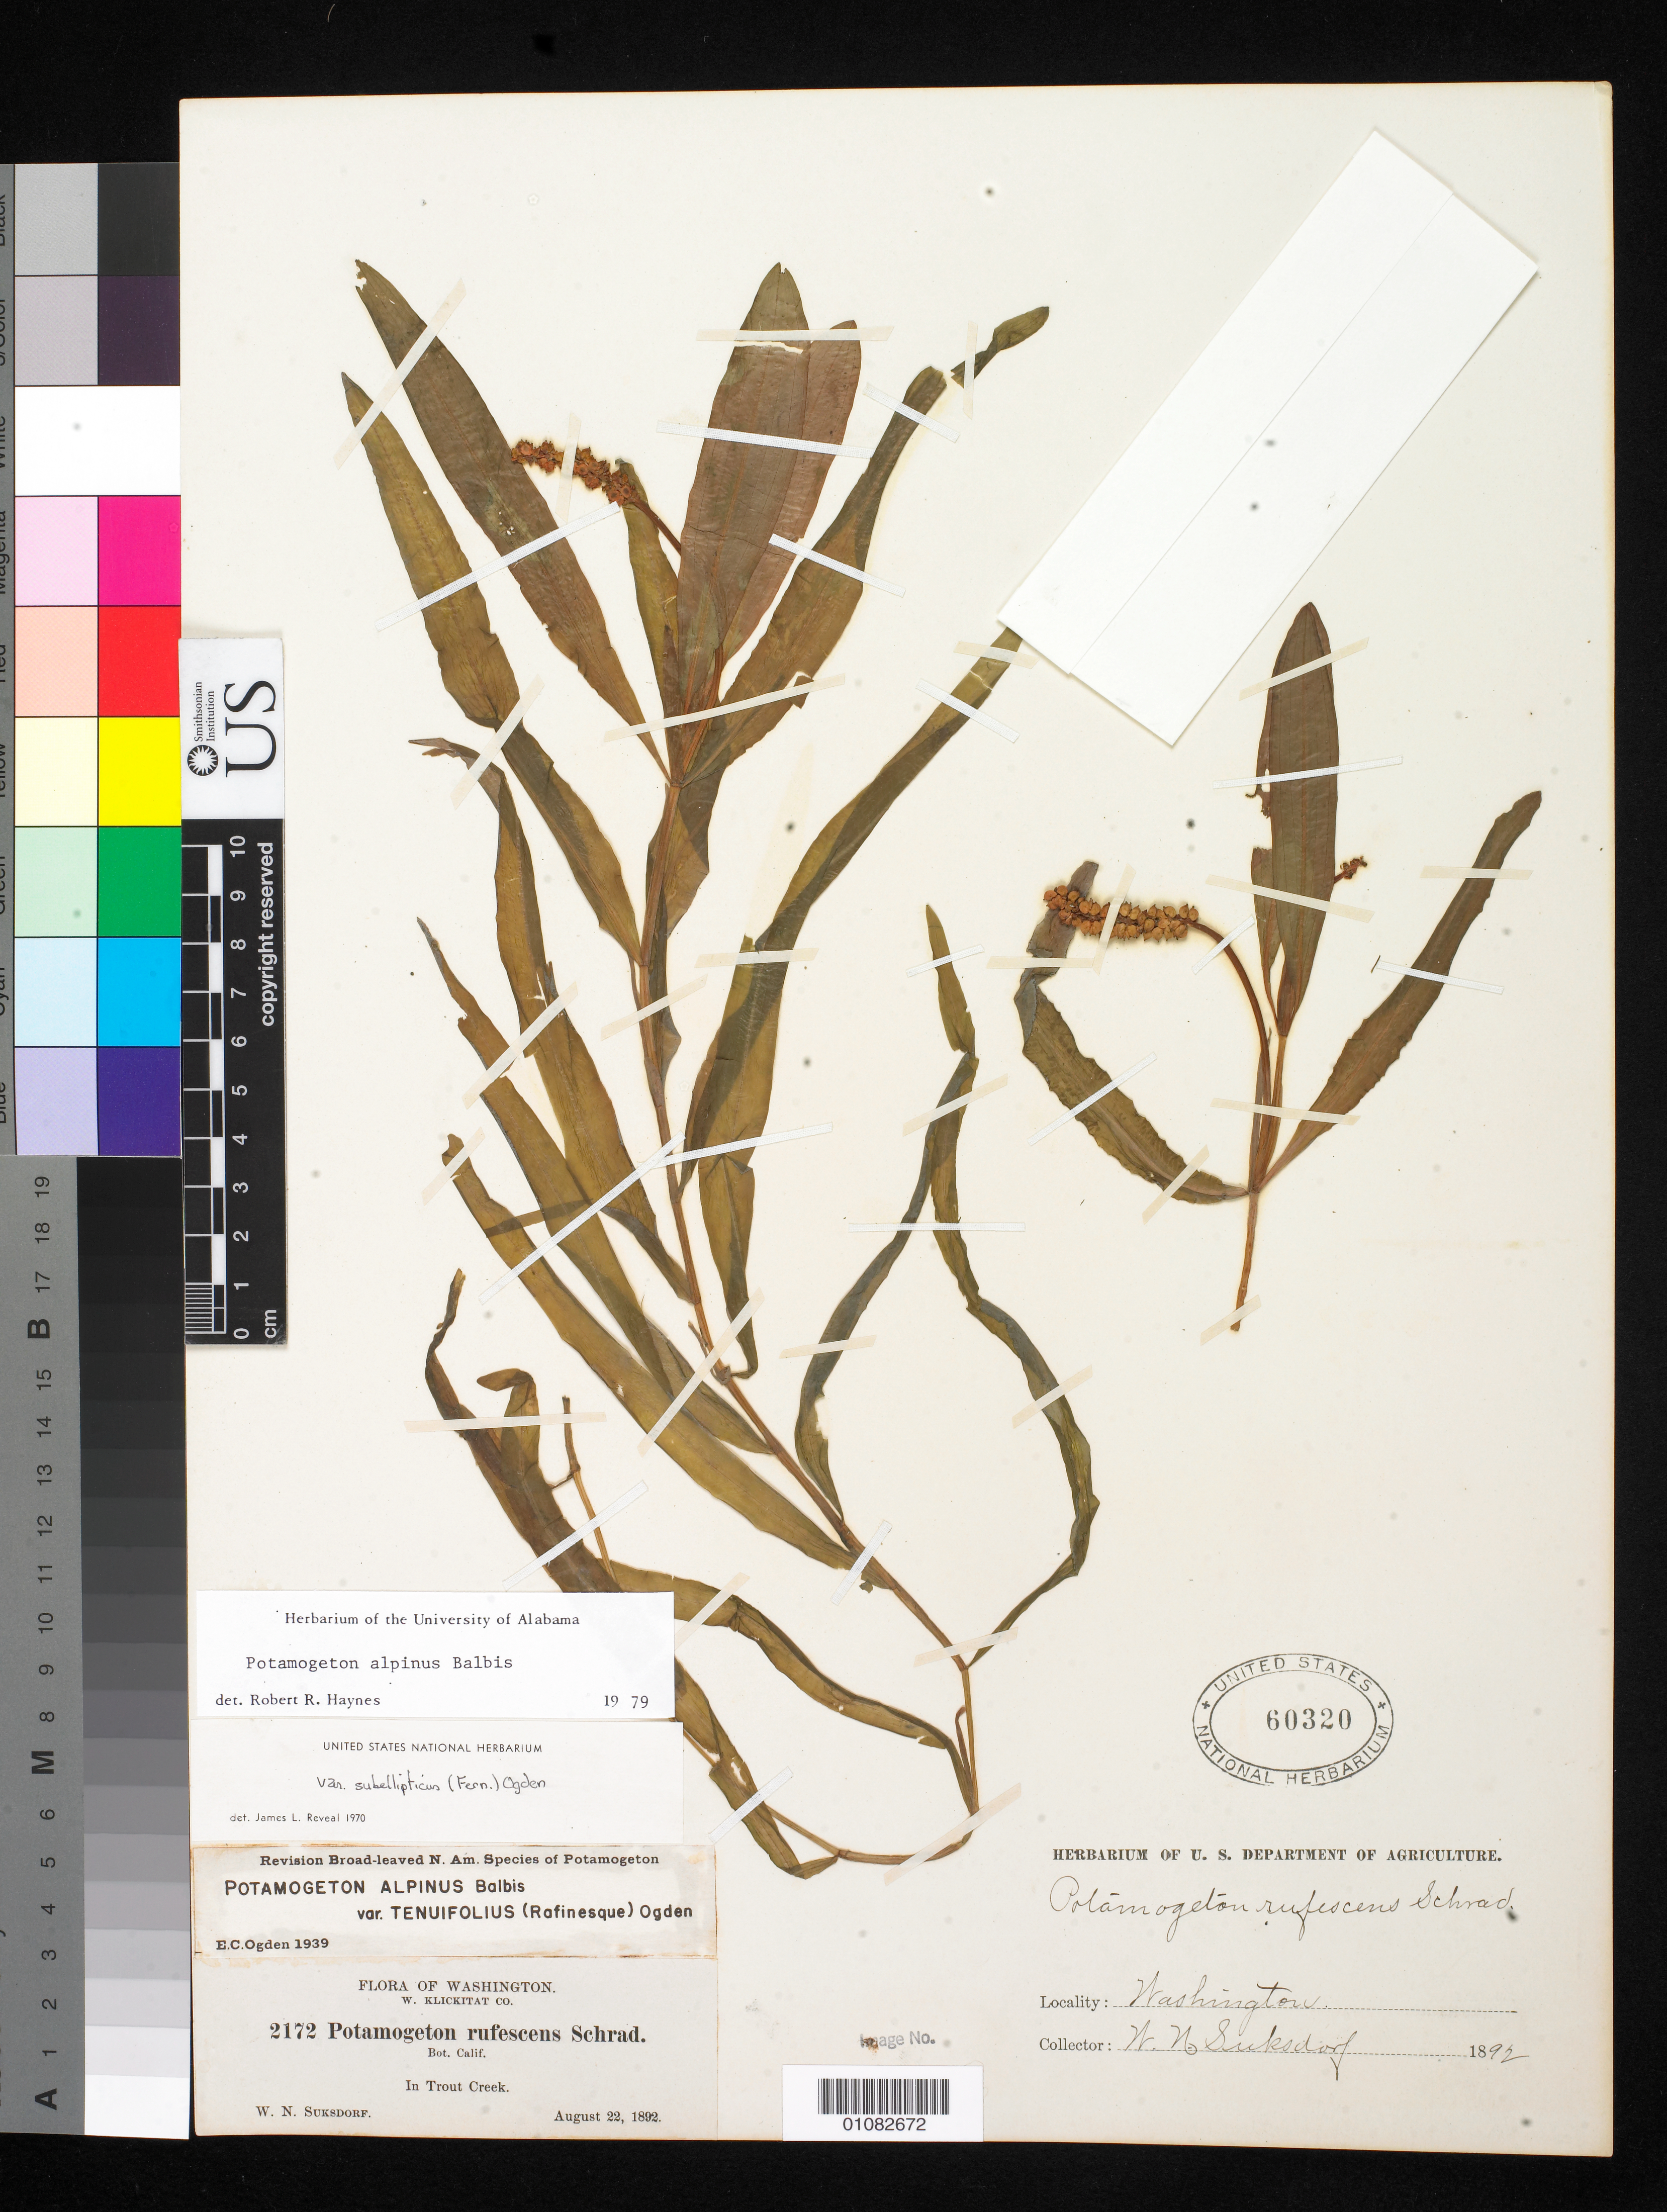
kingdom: Plantae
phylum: Tracheophyta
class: Liliopsida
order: Alismatales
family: Potamogetonaceae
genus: Potamogeton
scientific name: Potamogeton alpinus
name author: Balb.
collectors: W. N. Suksdorf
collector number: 2172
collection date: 1892-08-22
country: United States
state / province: Washington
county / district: Klickitat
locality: Trout Creek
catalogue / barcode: US 60320